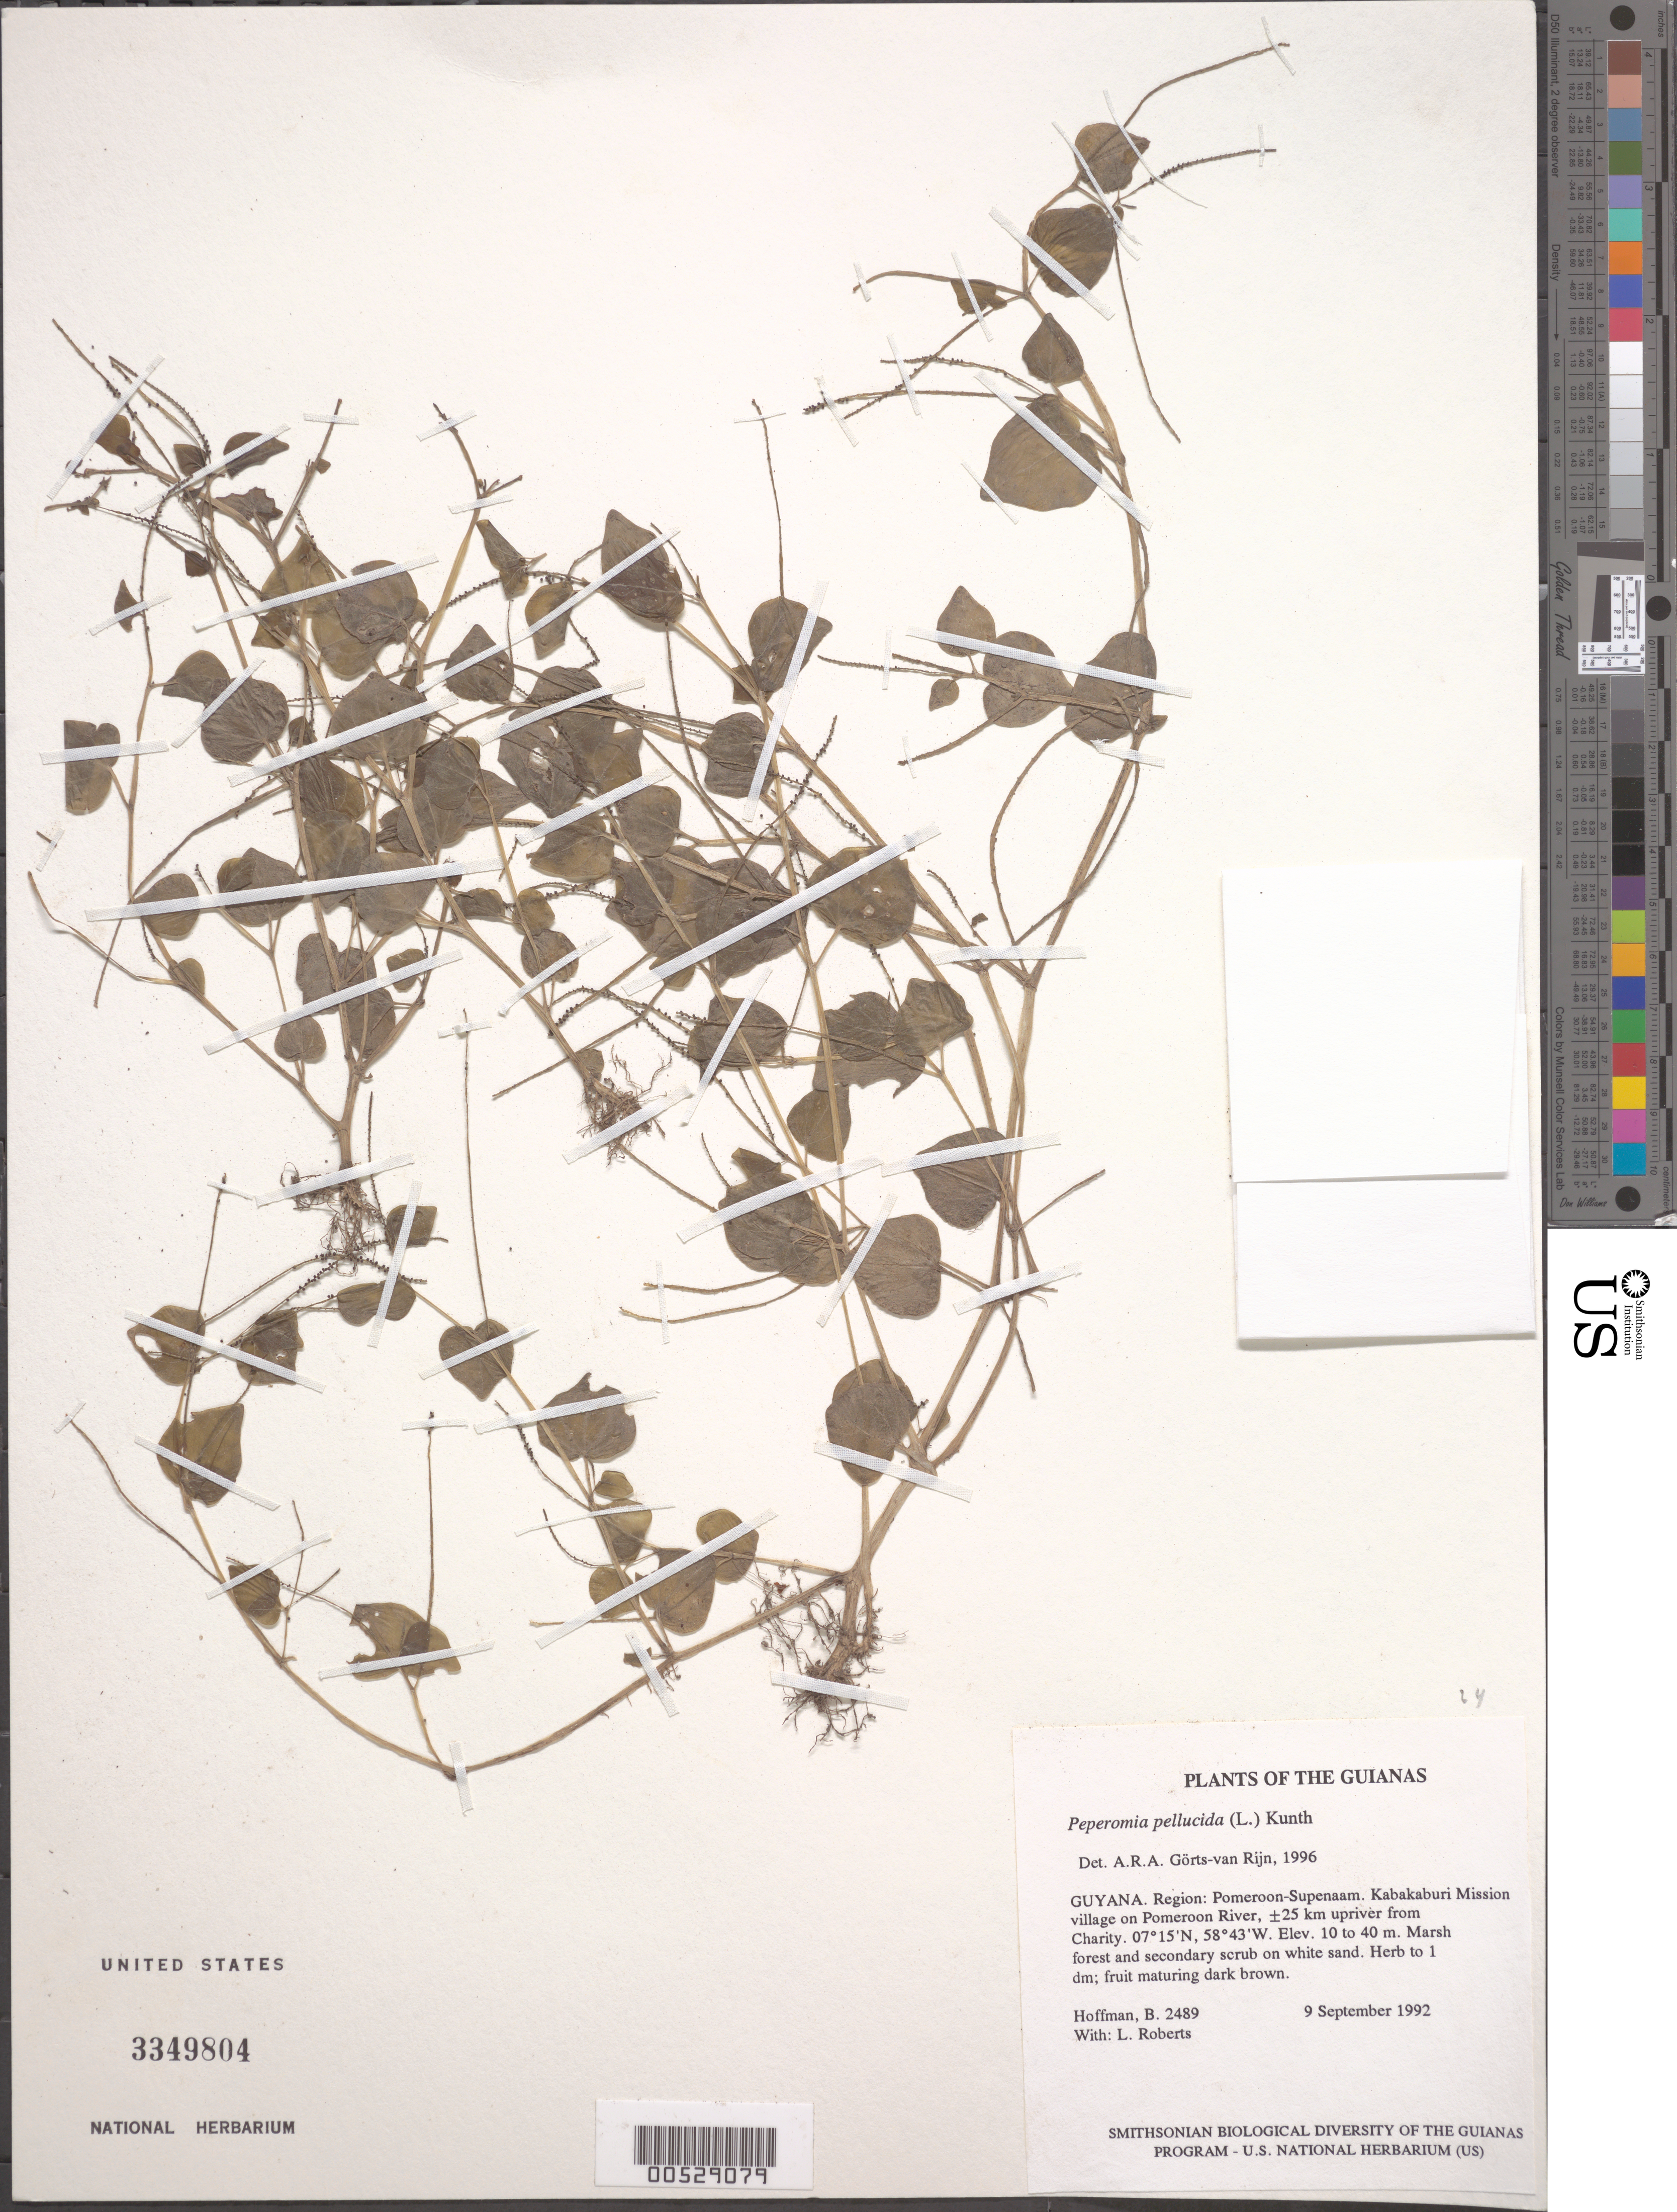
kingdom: Plantae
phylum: Tracheophyta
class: Magnoliopsida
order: Piperales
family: Piperaceae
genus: Peperomia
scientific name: Peperomia pellucida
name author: (L.) Kunth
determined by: Görts-van Rijn, A. R. A.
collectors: B. Hoffman & L. Roberts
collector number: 2489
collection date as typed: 9 September 1992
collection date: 1992-09-09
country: Guyana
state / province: Pomeroon-Supenaam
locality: Kabakaburi Mission village, on Pomeroon River, ±25 km upriver from Charity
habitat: Marsh forest and secondary scrub on white sand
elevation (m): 10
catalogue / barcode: US 3349804